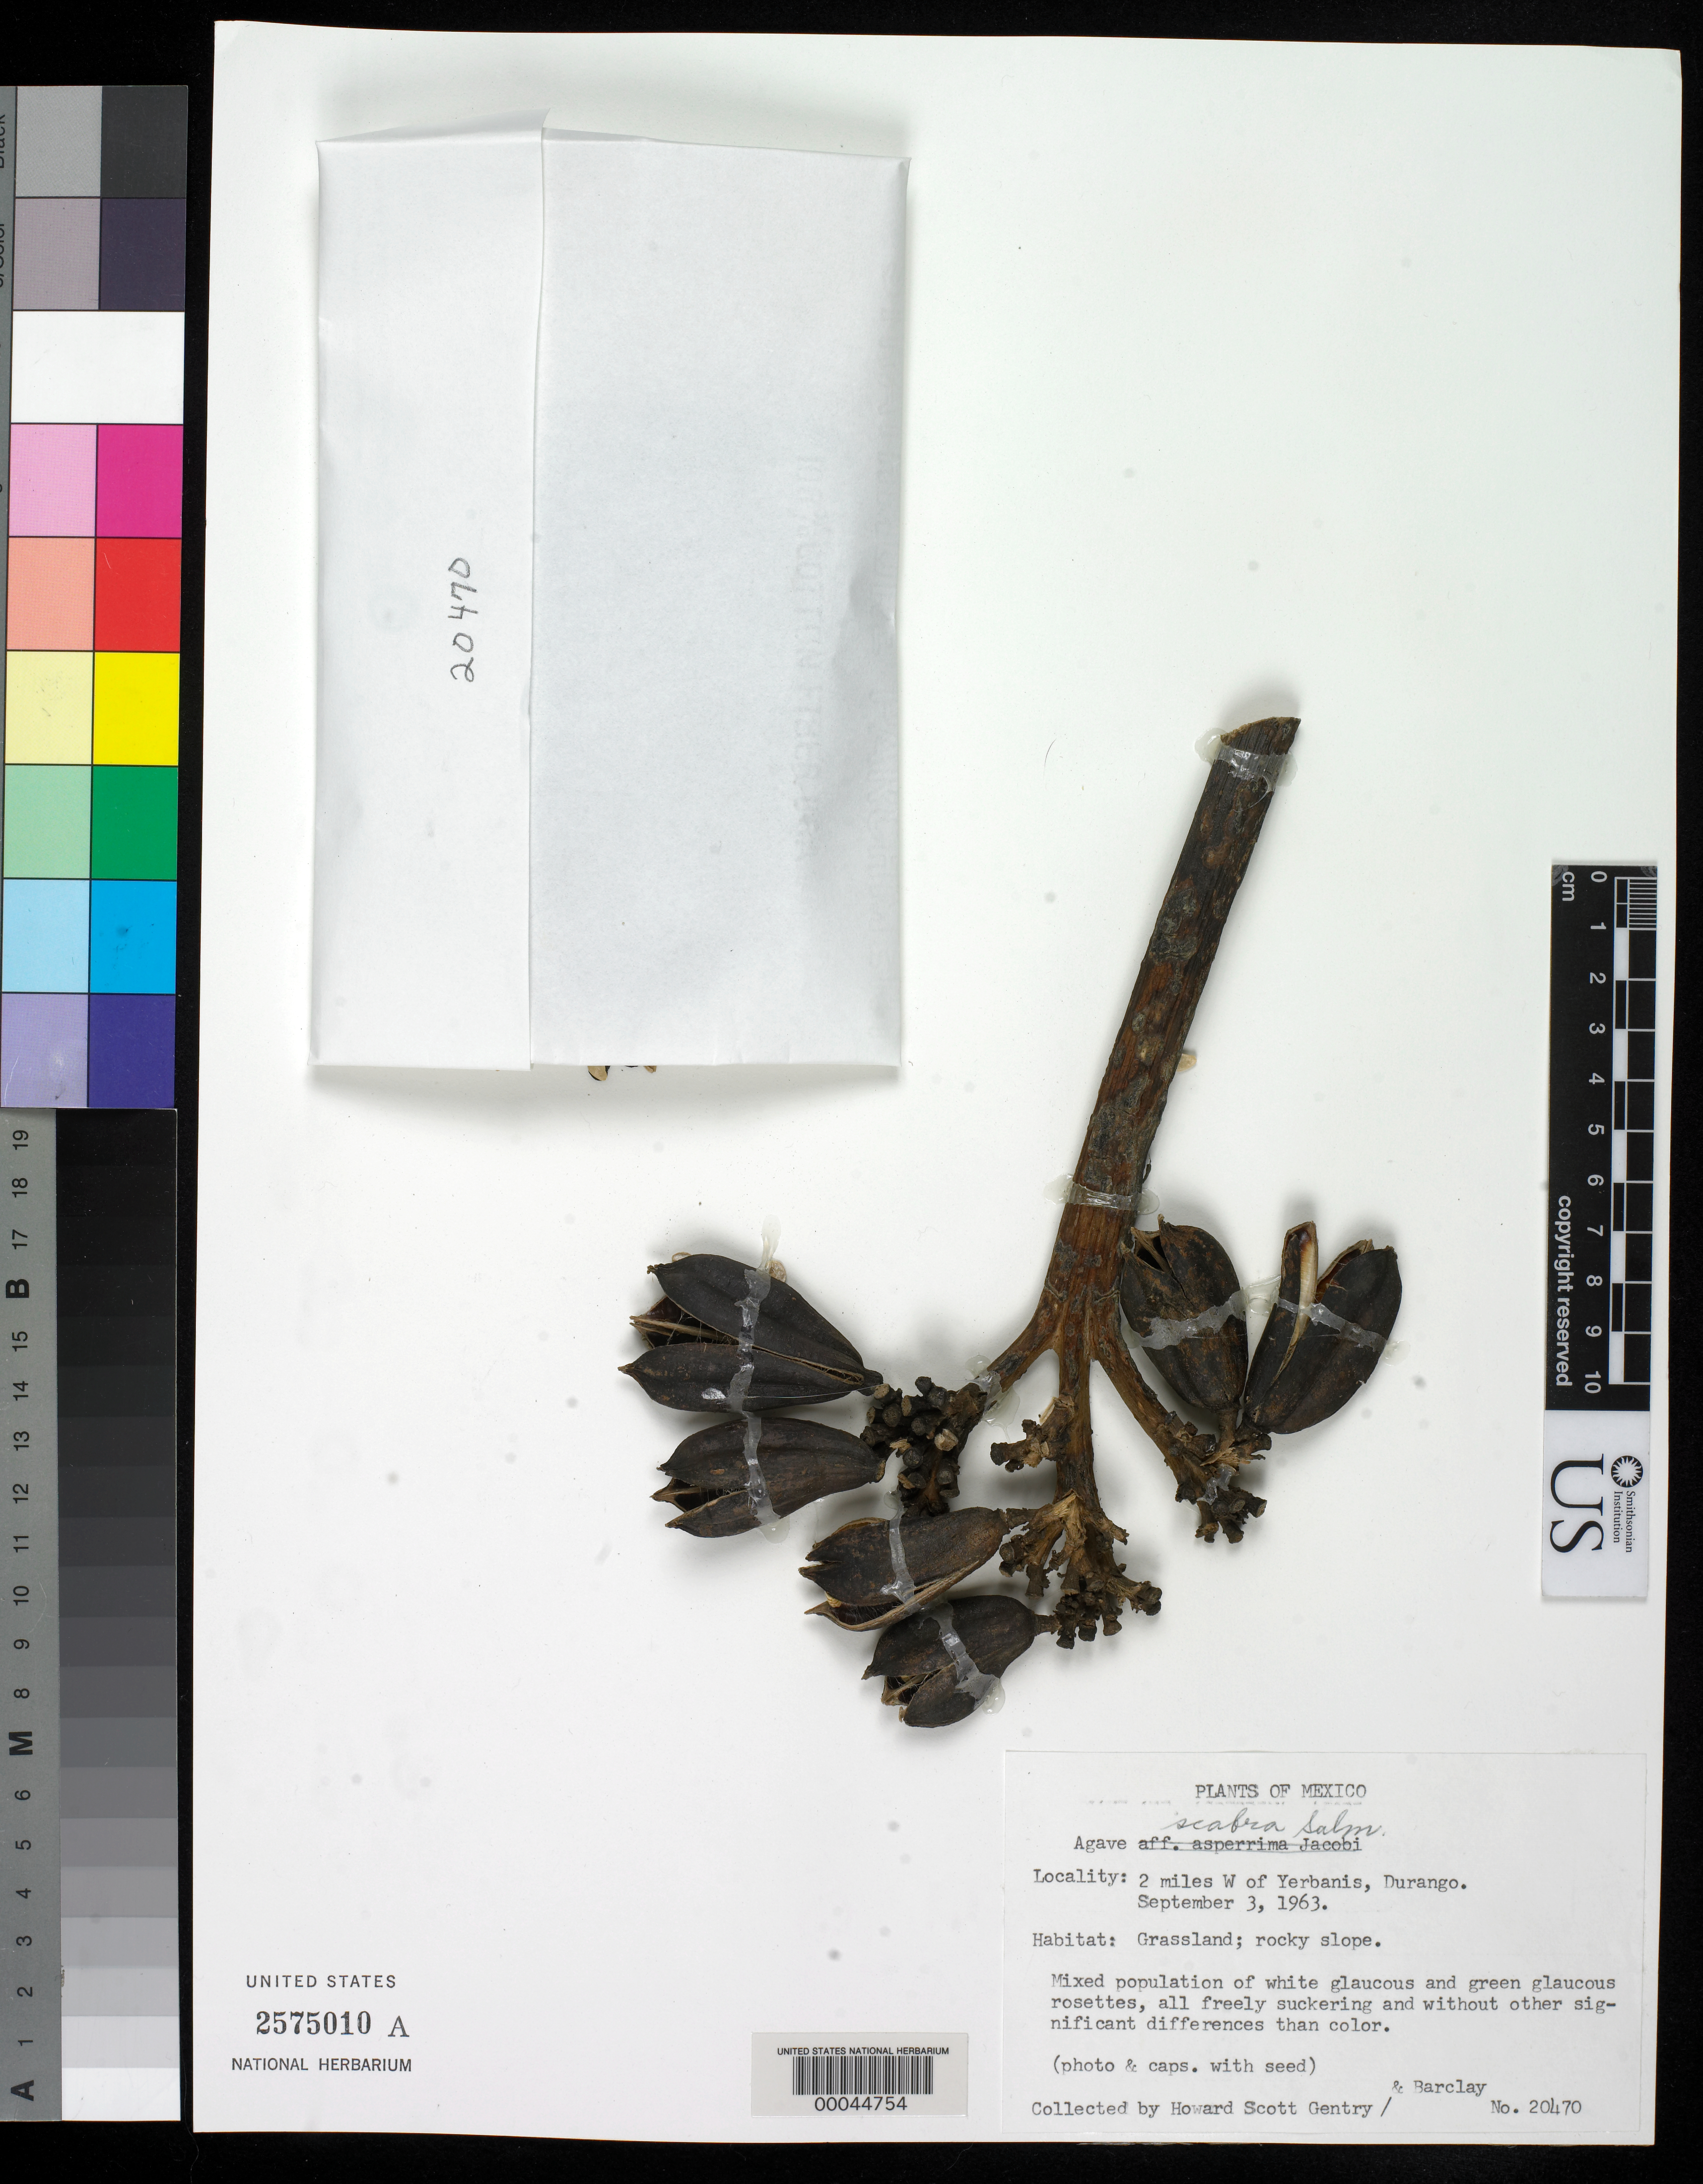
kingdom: Plantae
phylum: Tracheophyta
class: Liliopsida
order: Asparagales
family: Asparagaceae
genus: Agave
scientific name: Agave scabra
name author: Salm-Dyck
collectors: H. S. Gentry & A. S. Barclay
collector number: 20470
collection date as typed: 03 Sep 1963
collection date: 1963-09-03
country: Mexico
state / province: Durango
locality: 2 mi W of Yerbanis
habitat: Grassland; rocky slope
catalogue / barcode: US 2575010A